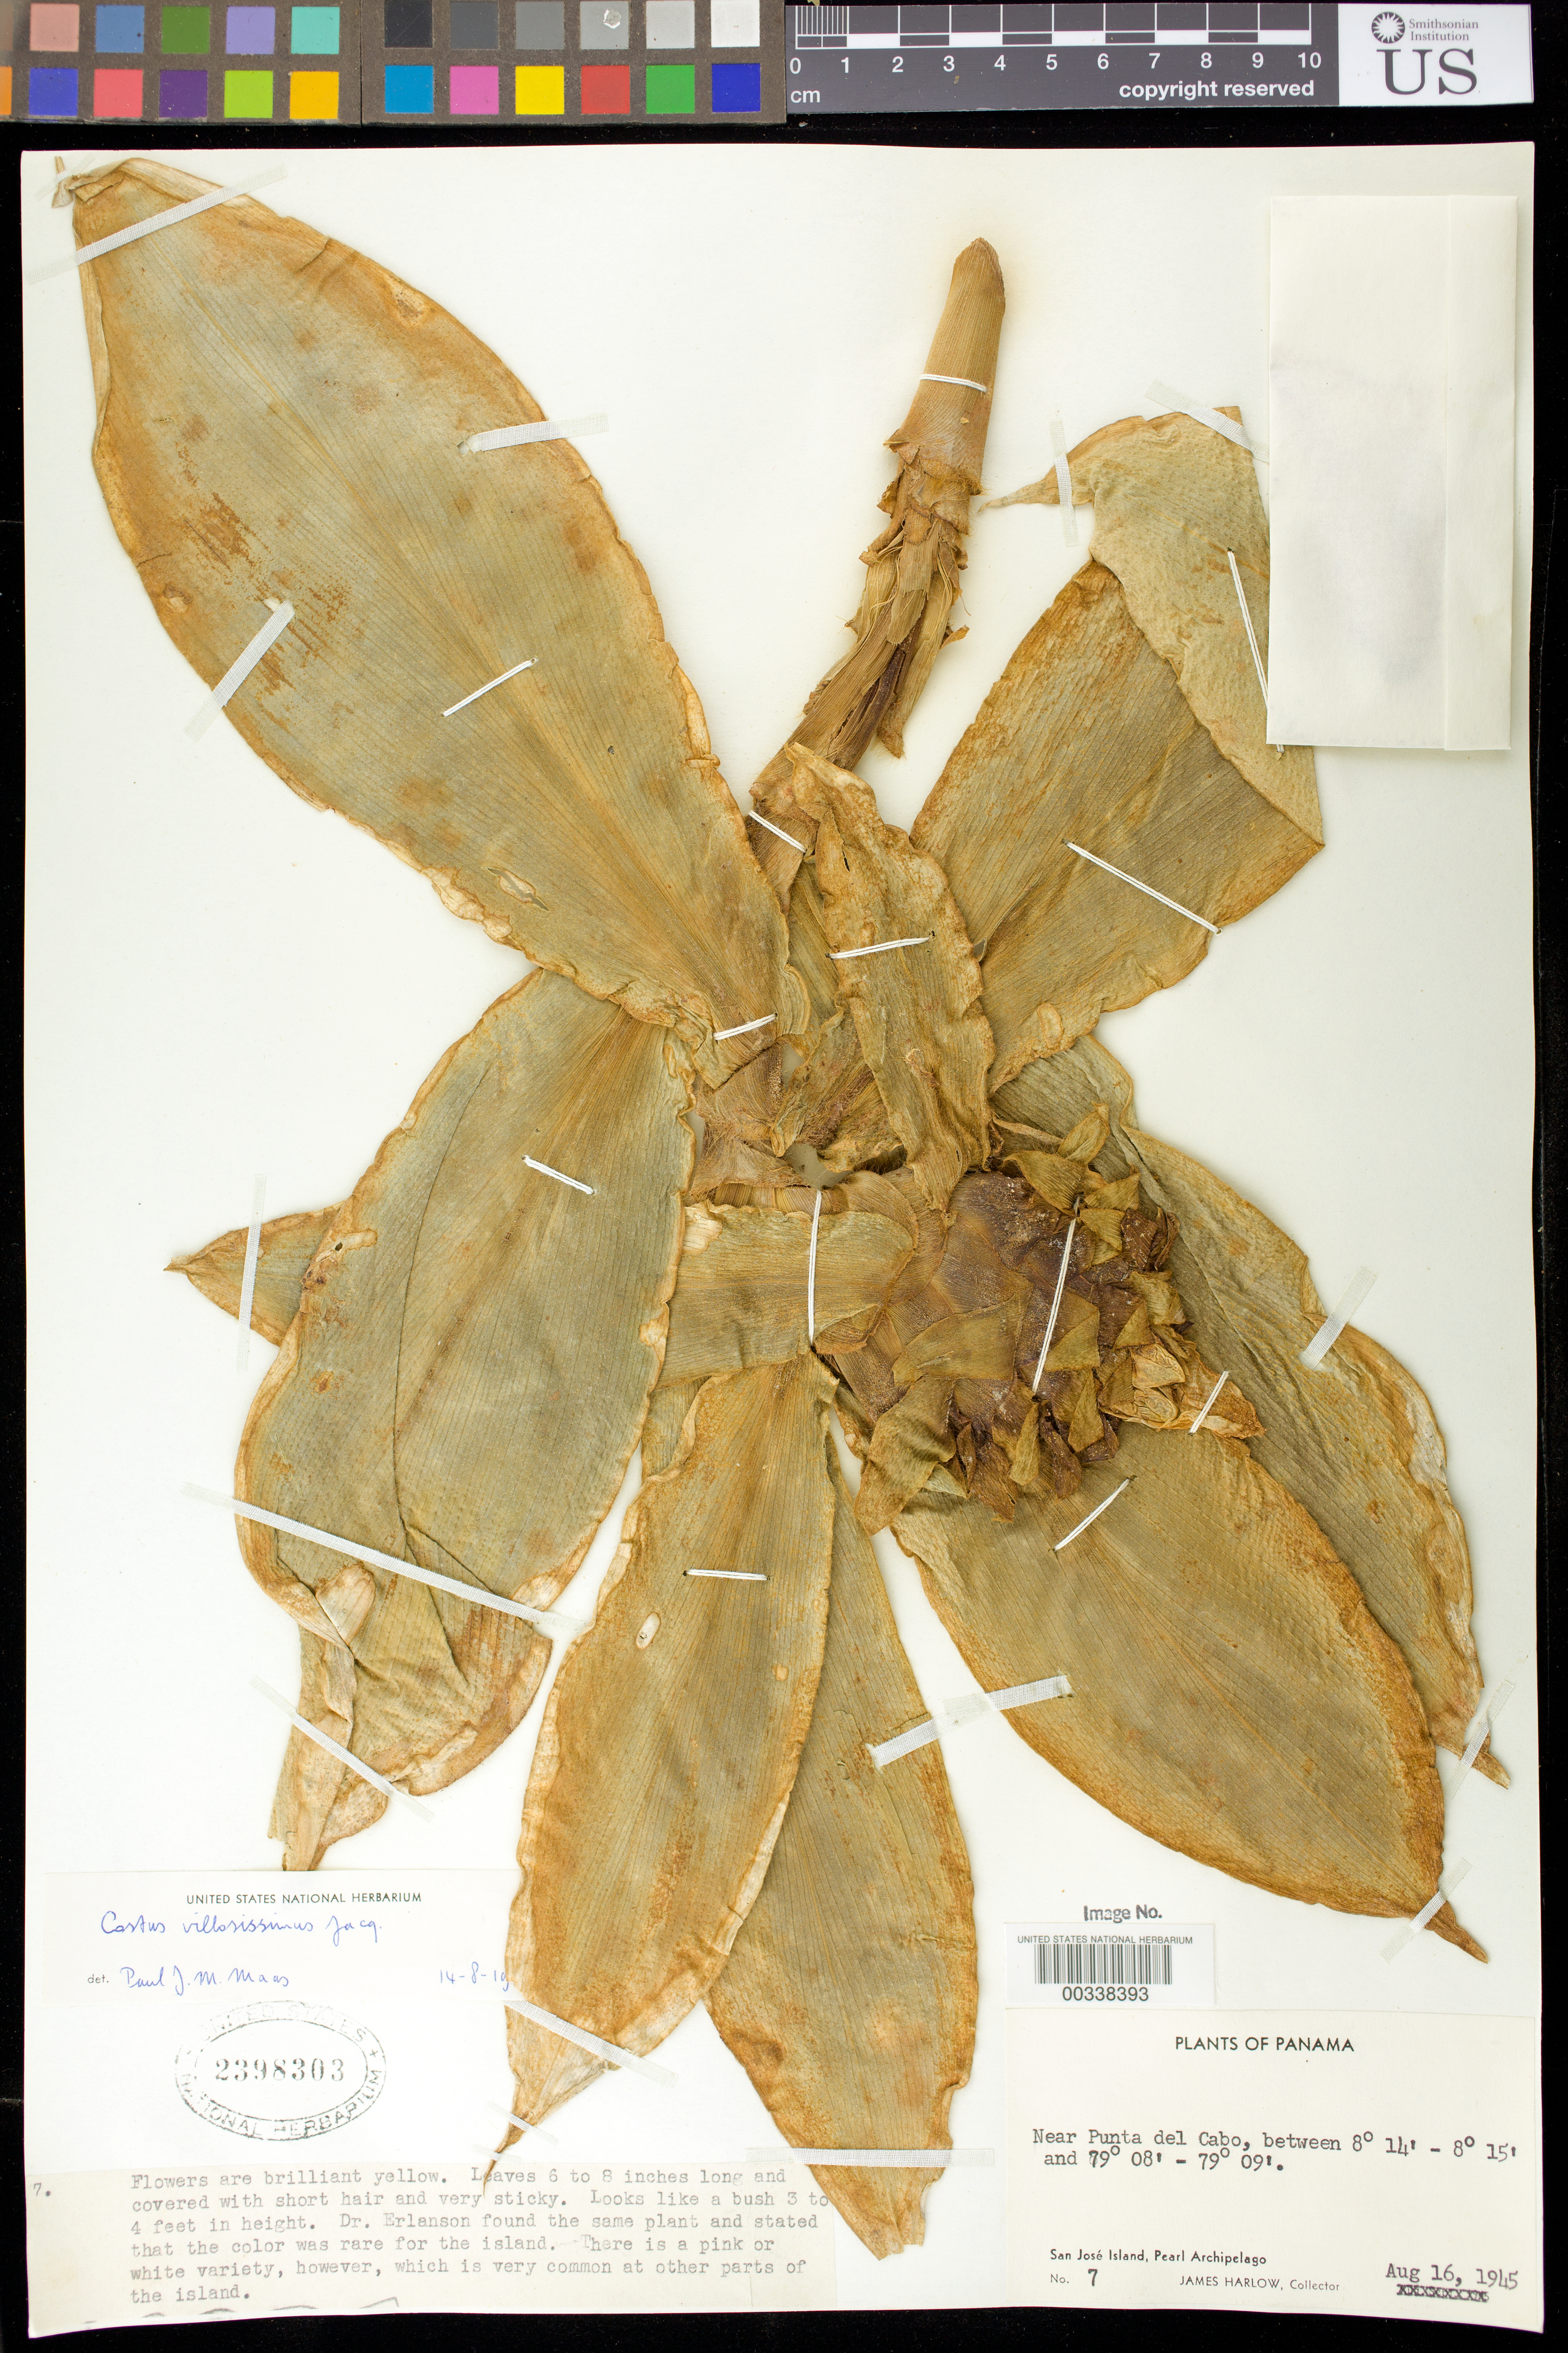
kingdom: Plantae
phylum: Tracheophyta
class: Liliopsida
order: Zingiberales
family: Costaceae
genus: Costus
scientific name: Costus villosissimus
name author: Jacq.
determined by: Maas, Paul J. M.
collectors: J. Harlow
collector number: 7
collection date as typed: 16 Aug 1945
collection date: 1945-08-16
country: Panama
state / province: Panamá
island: San José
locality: Near Punta del Cabo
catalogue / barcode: US 2398303